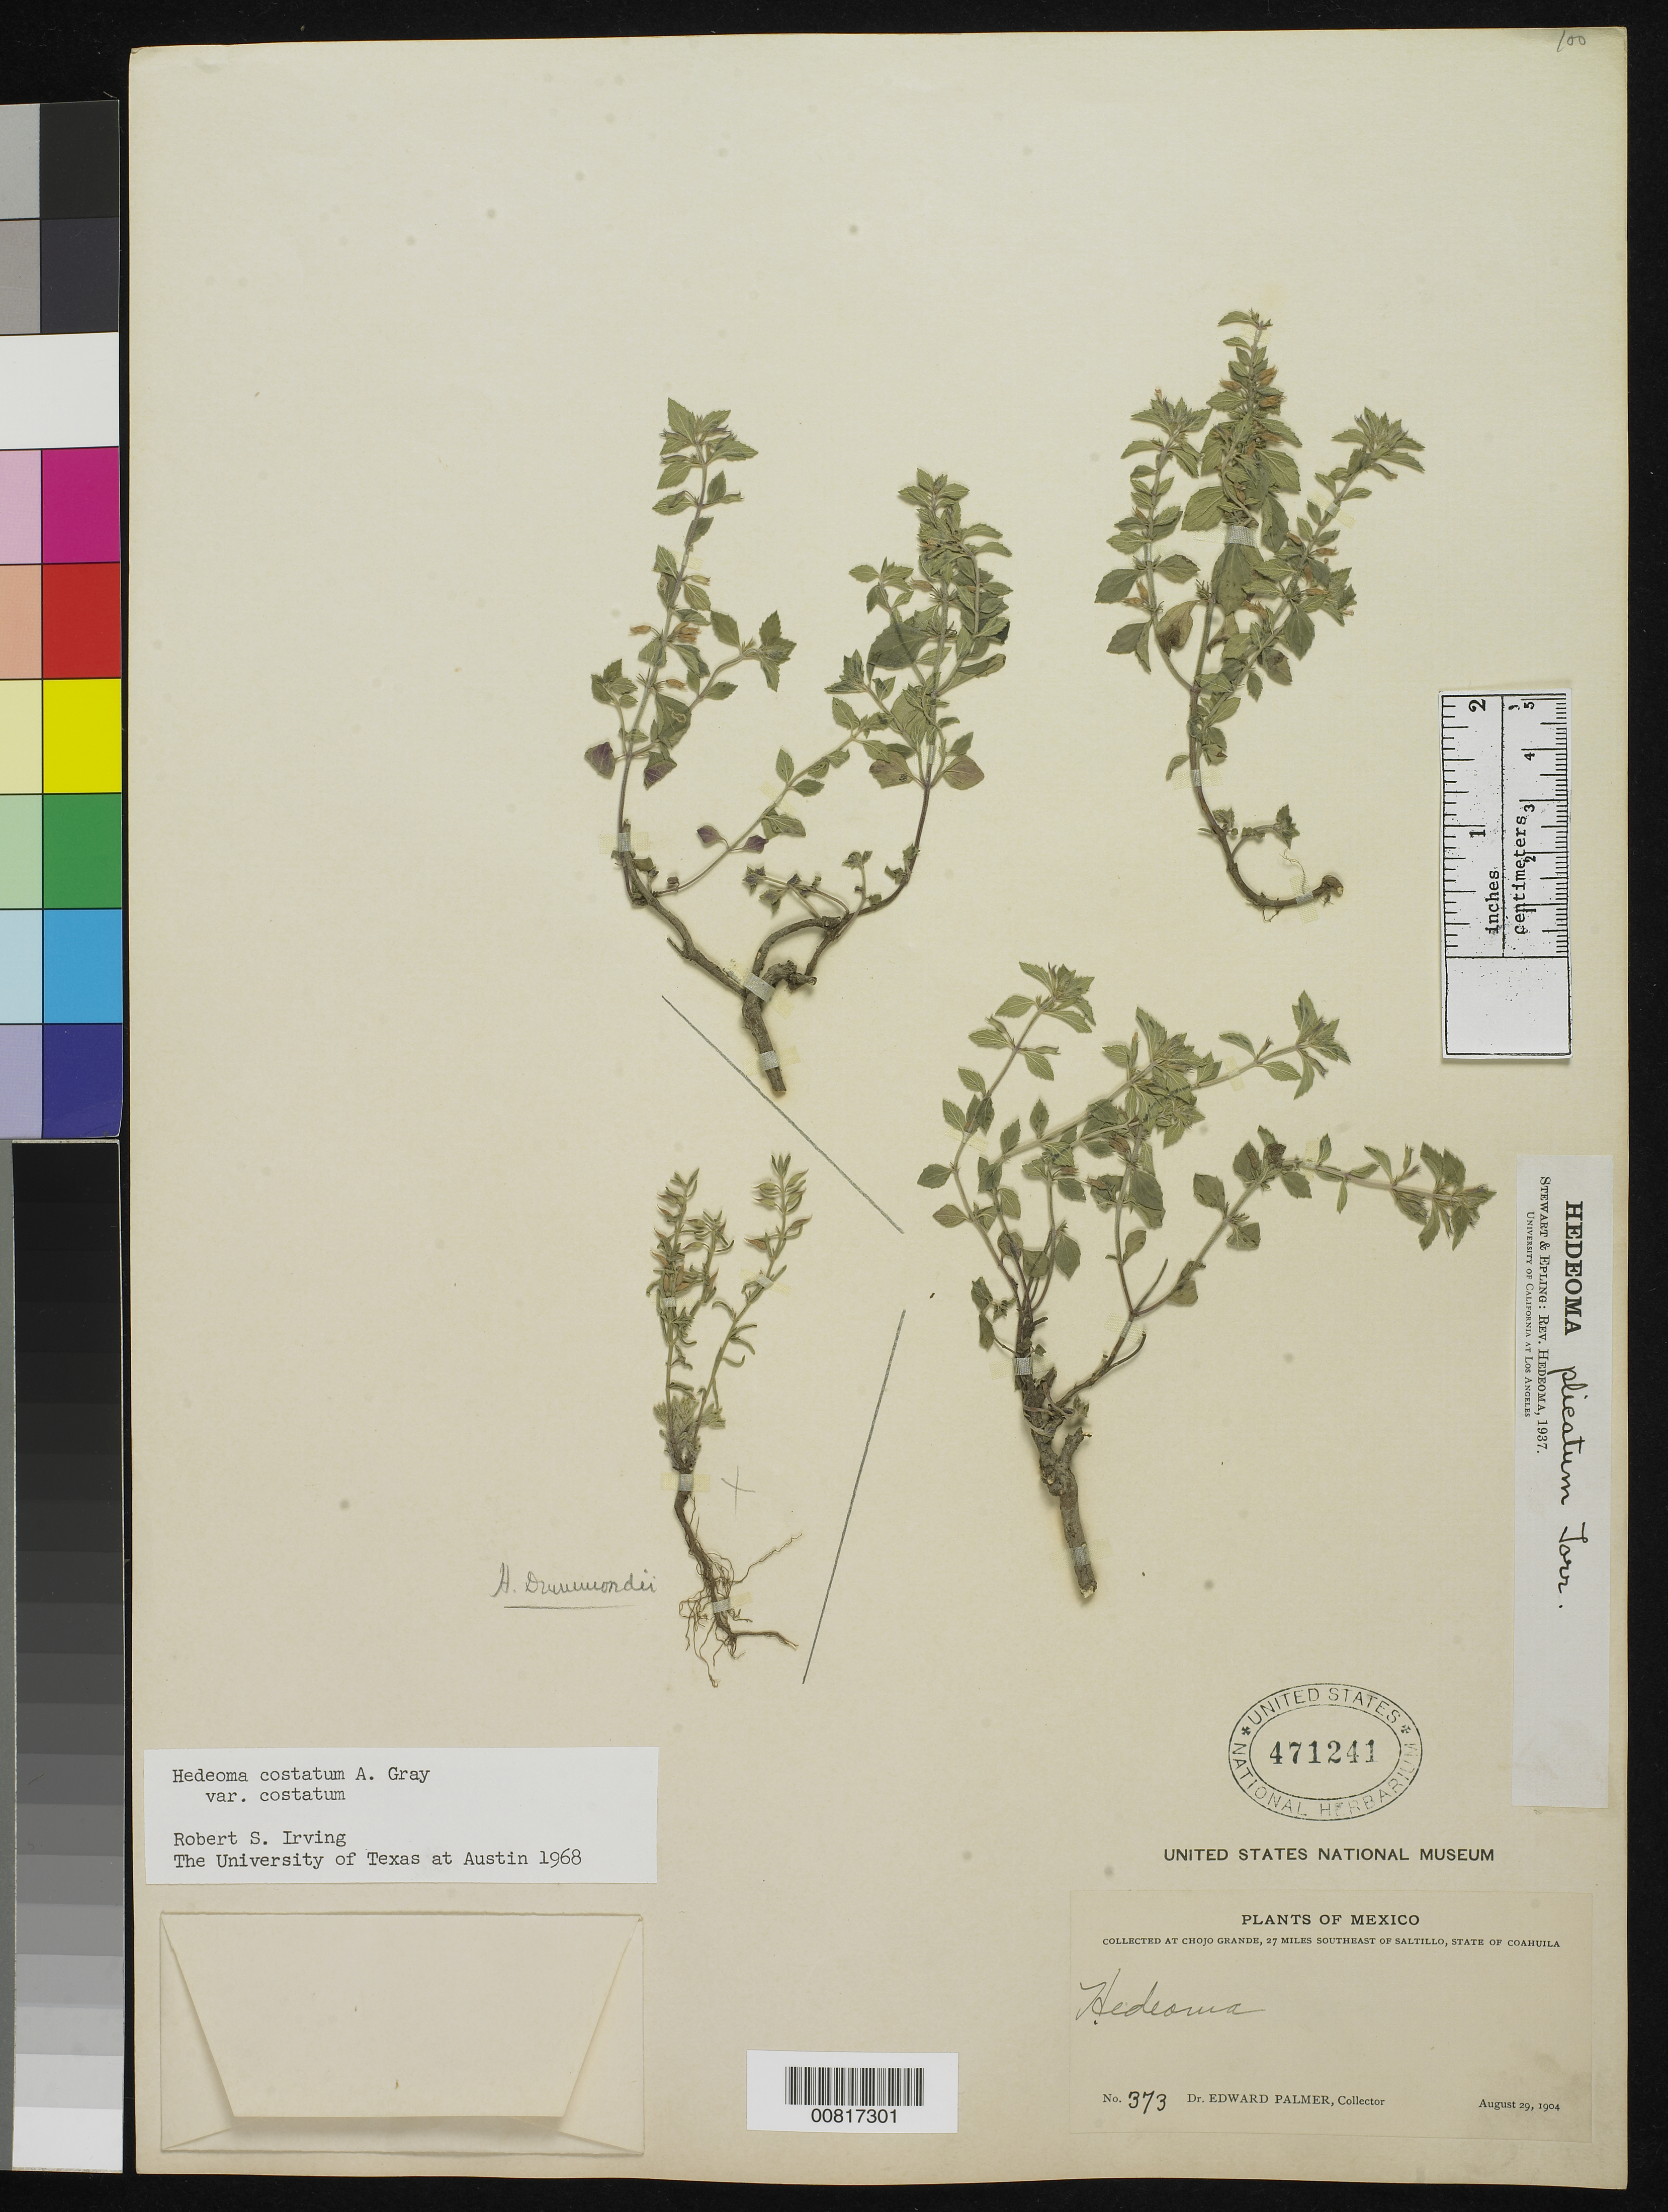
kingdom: Plantae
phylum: Tracheophyta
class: Magnoliopsida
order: Lamiales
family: Lamiaceae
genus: Hedeoma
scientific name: Hedeoma costata var. costata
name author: A. Gray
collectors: E. Palmer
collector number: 373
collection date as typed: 29 Aug 1904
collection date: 1904-08-29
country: Mexico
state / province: Coahuila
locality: Chojo Grande, 27 miles southeast of Saltillo, Coahuila.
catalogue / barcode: US 471241